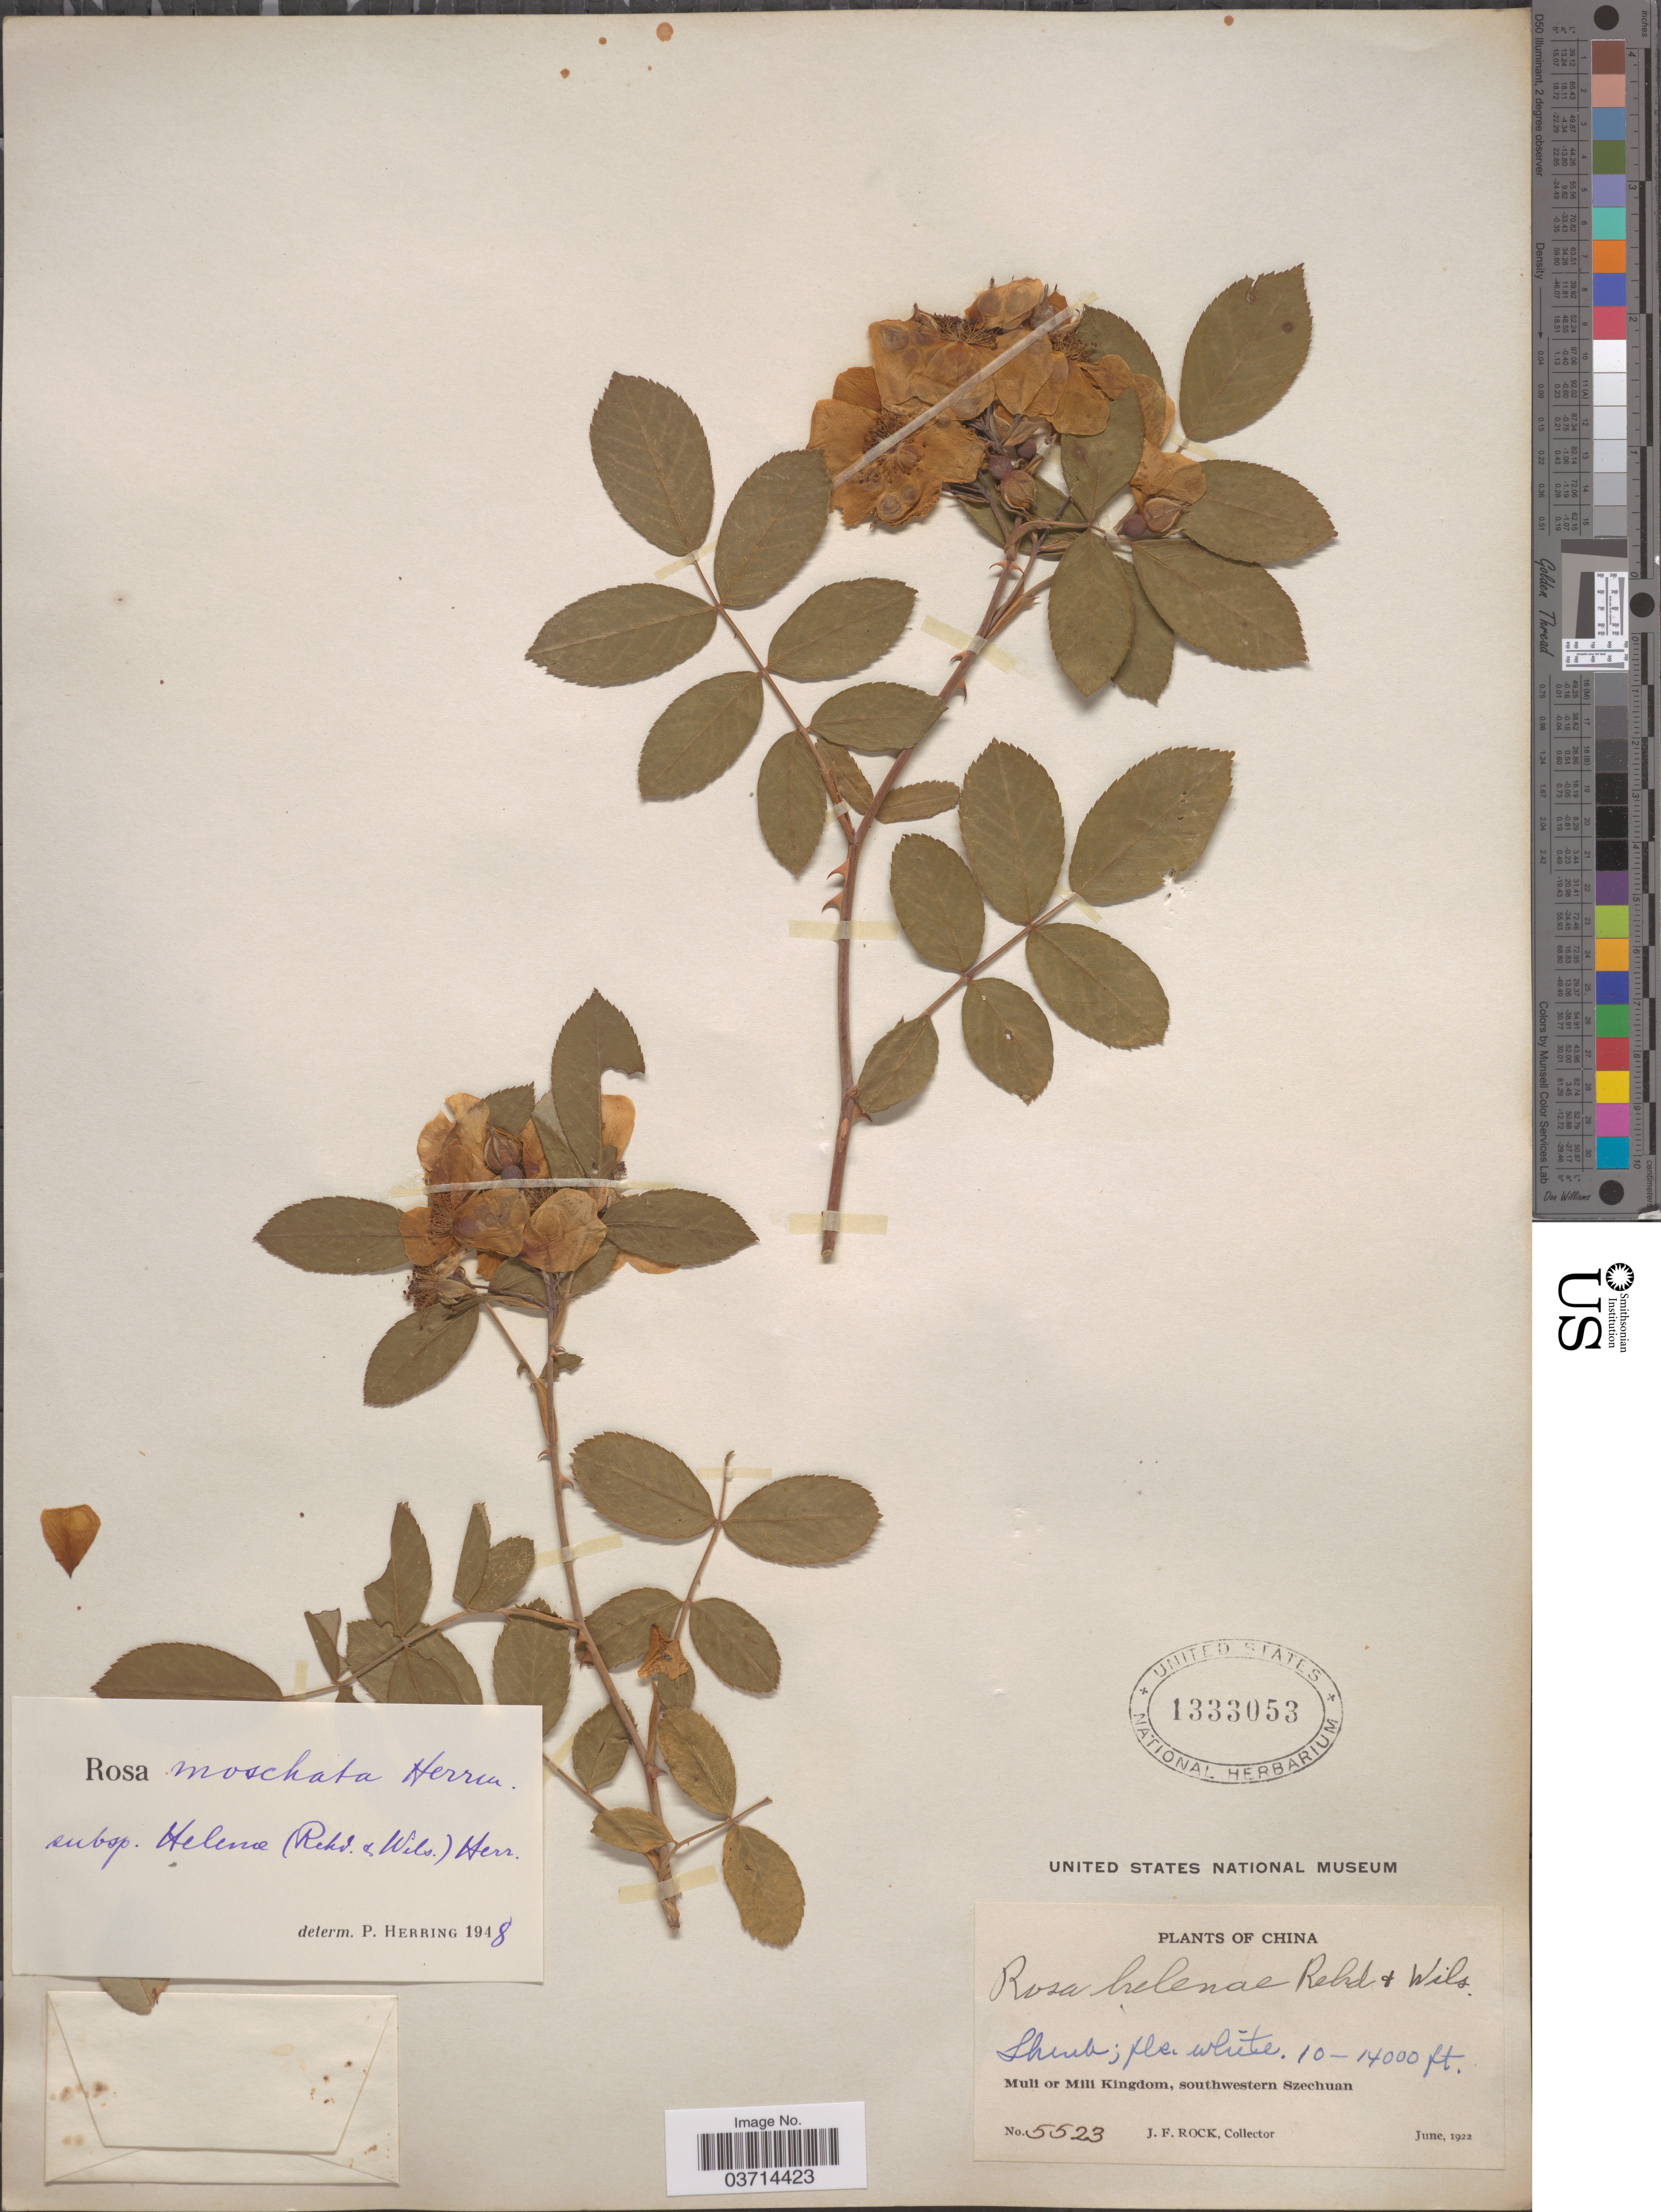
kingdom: Plantae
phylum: Tracheophyta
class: Magnoliopsida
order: Rosales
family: Rosaceae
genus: Rosa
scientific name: Rosa helenae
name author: Rehder & E.H. Wilson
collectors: J. Rock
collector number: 5523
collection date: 1922-06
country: China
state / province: Sichuan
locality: Muli or Mili Kingdom, southwestern Szechuan.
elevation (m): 3048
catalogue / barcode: US 1333053